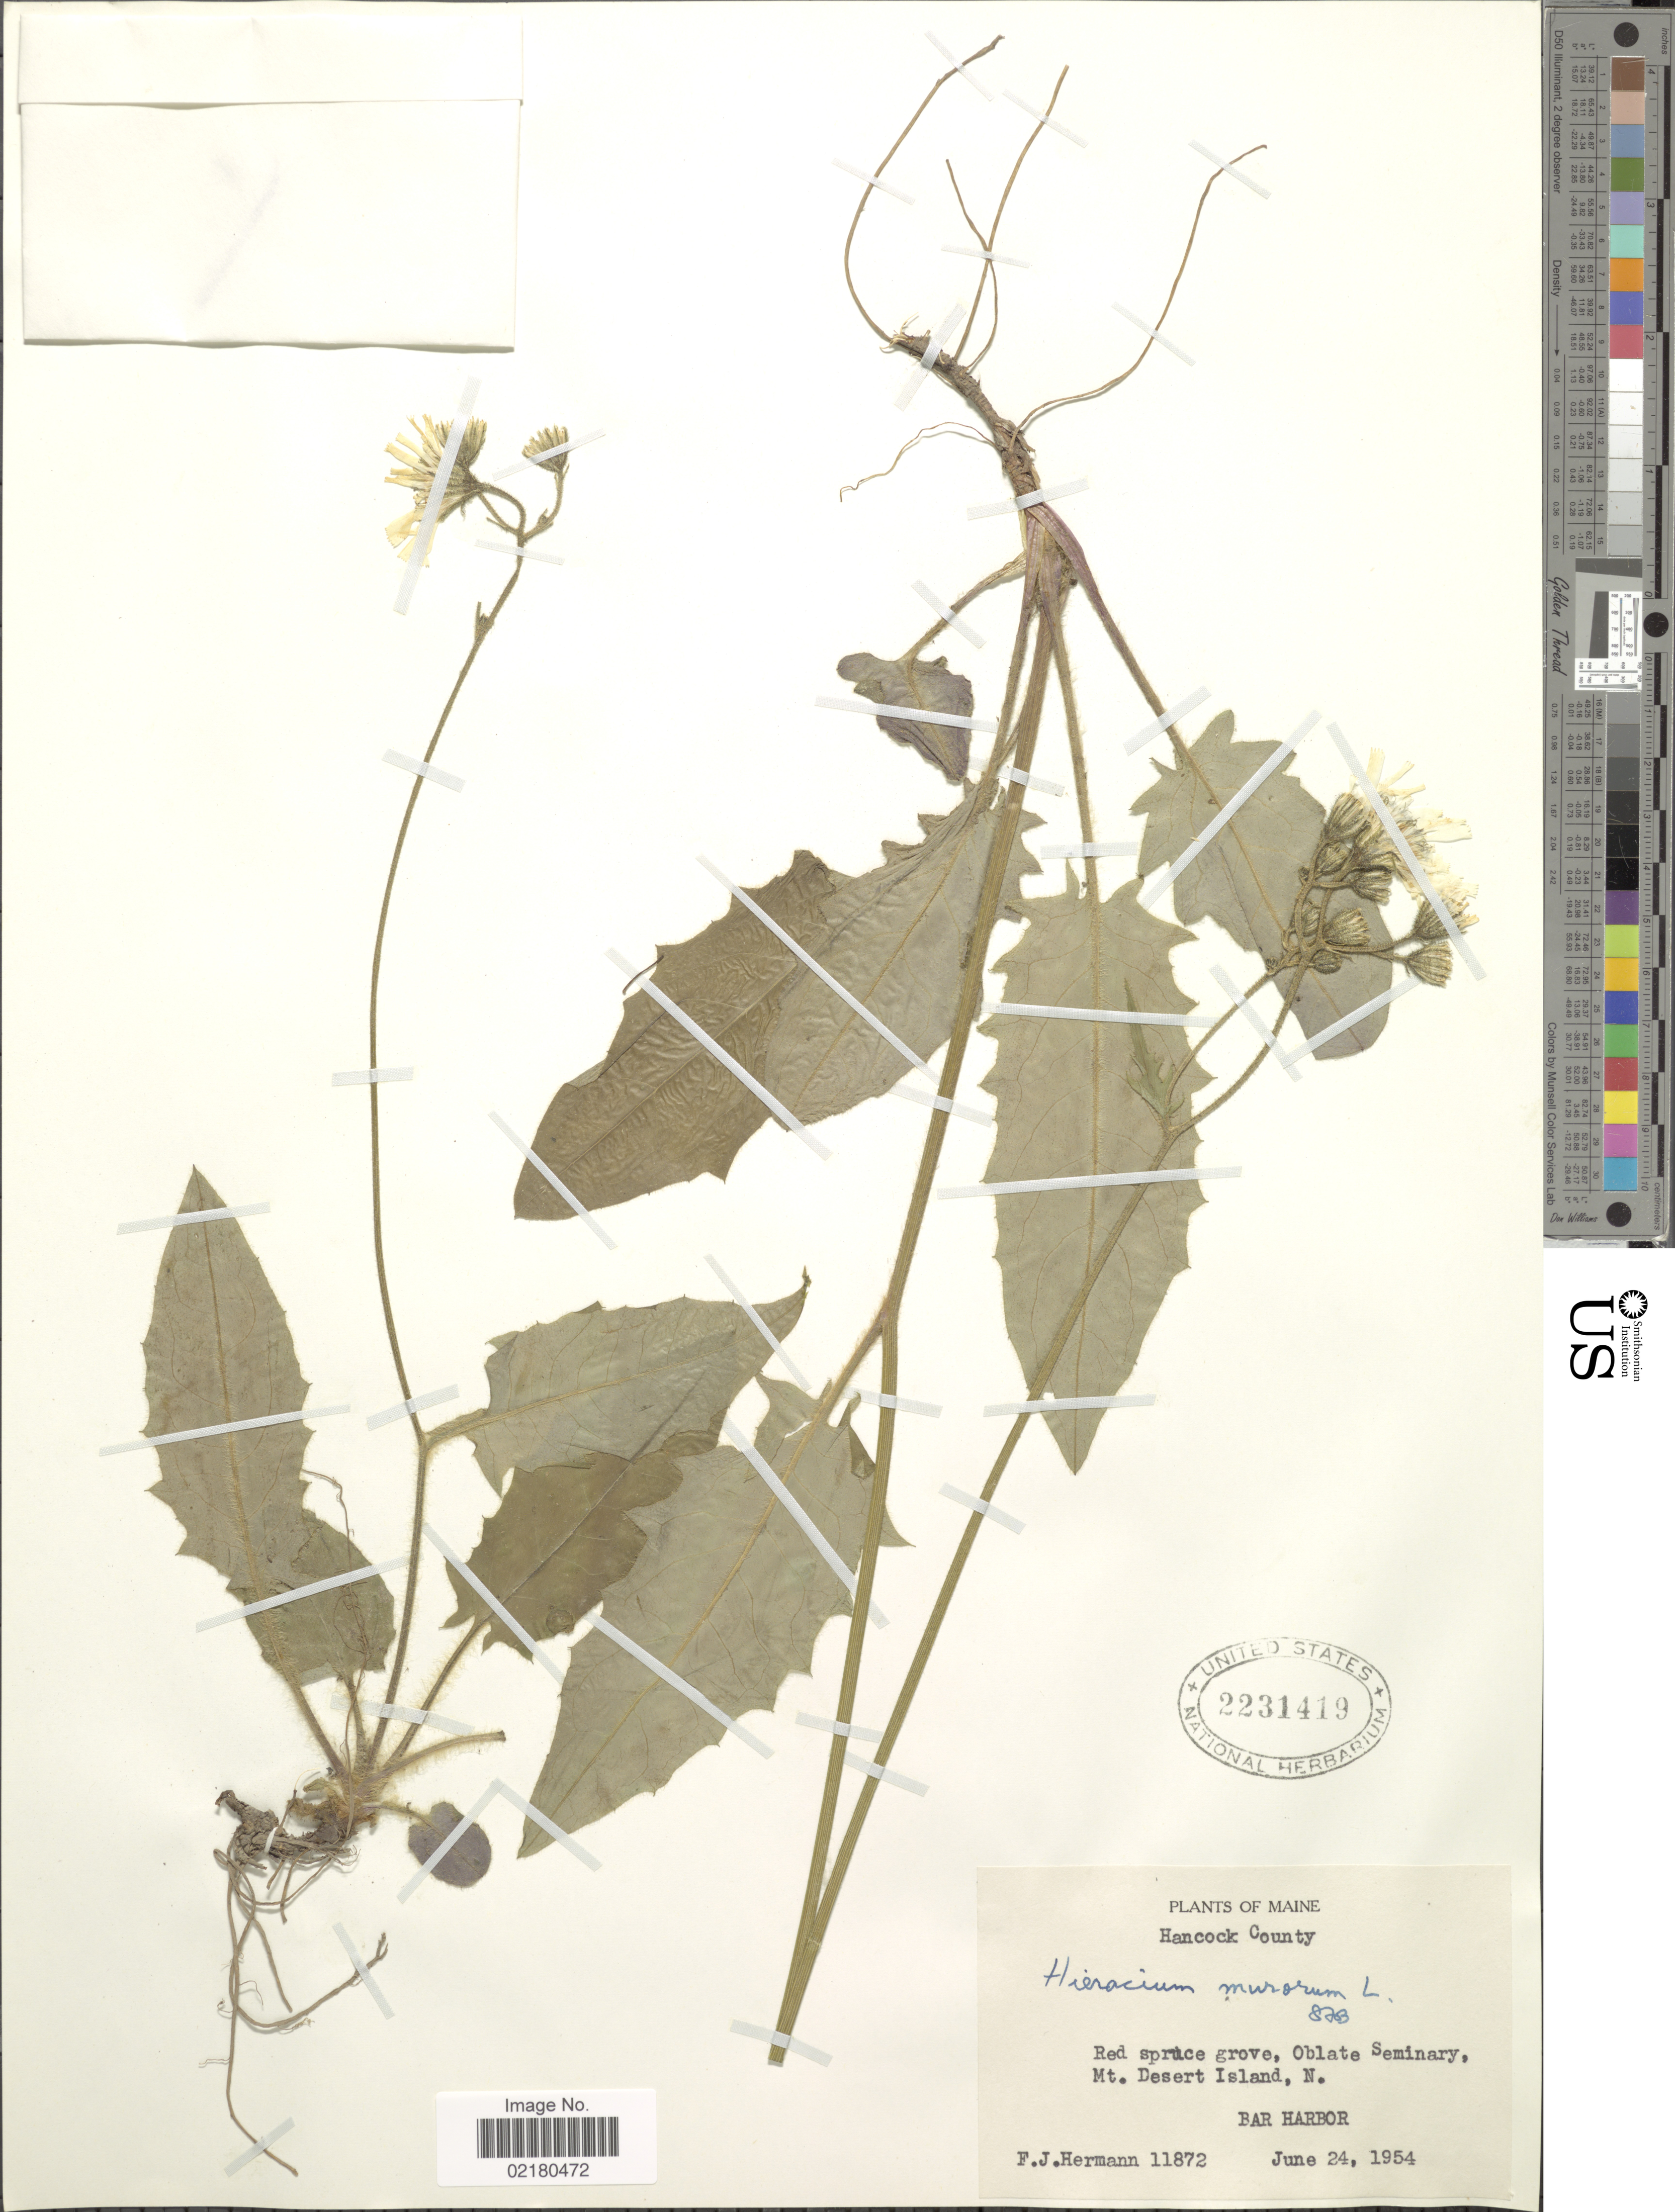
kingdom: Plantae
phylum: Tracheophyta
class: Magnoliopsida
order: Asterales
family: Asteraceae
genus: Hieracium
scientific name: Hieracium murorum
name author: L.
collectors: F. J. Hermann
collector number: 11872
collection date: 1954-06-24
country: United States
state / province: Maine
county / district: Hancock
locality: Red spruce grove, Oblate Seminary, Mt. Desert Island, N. Bar Harbor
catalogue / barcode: US 2231419